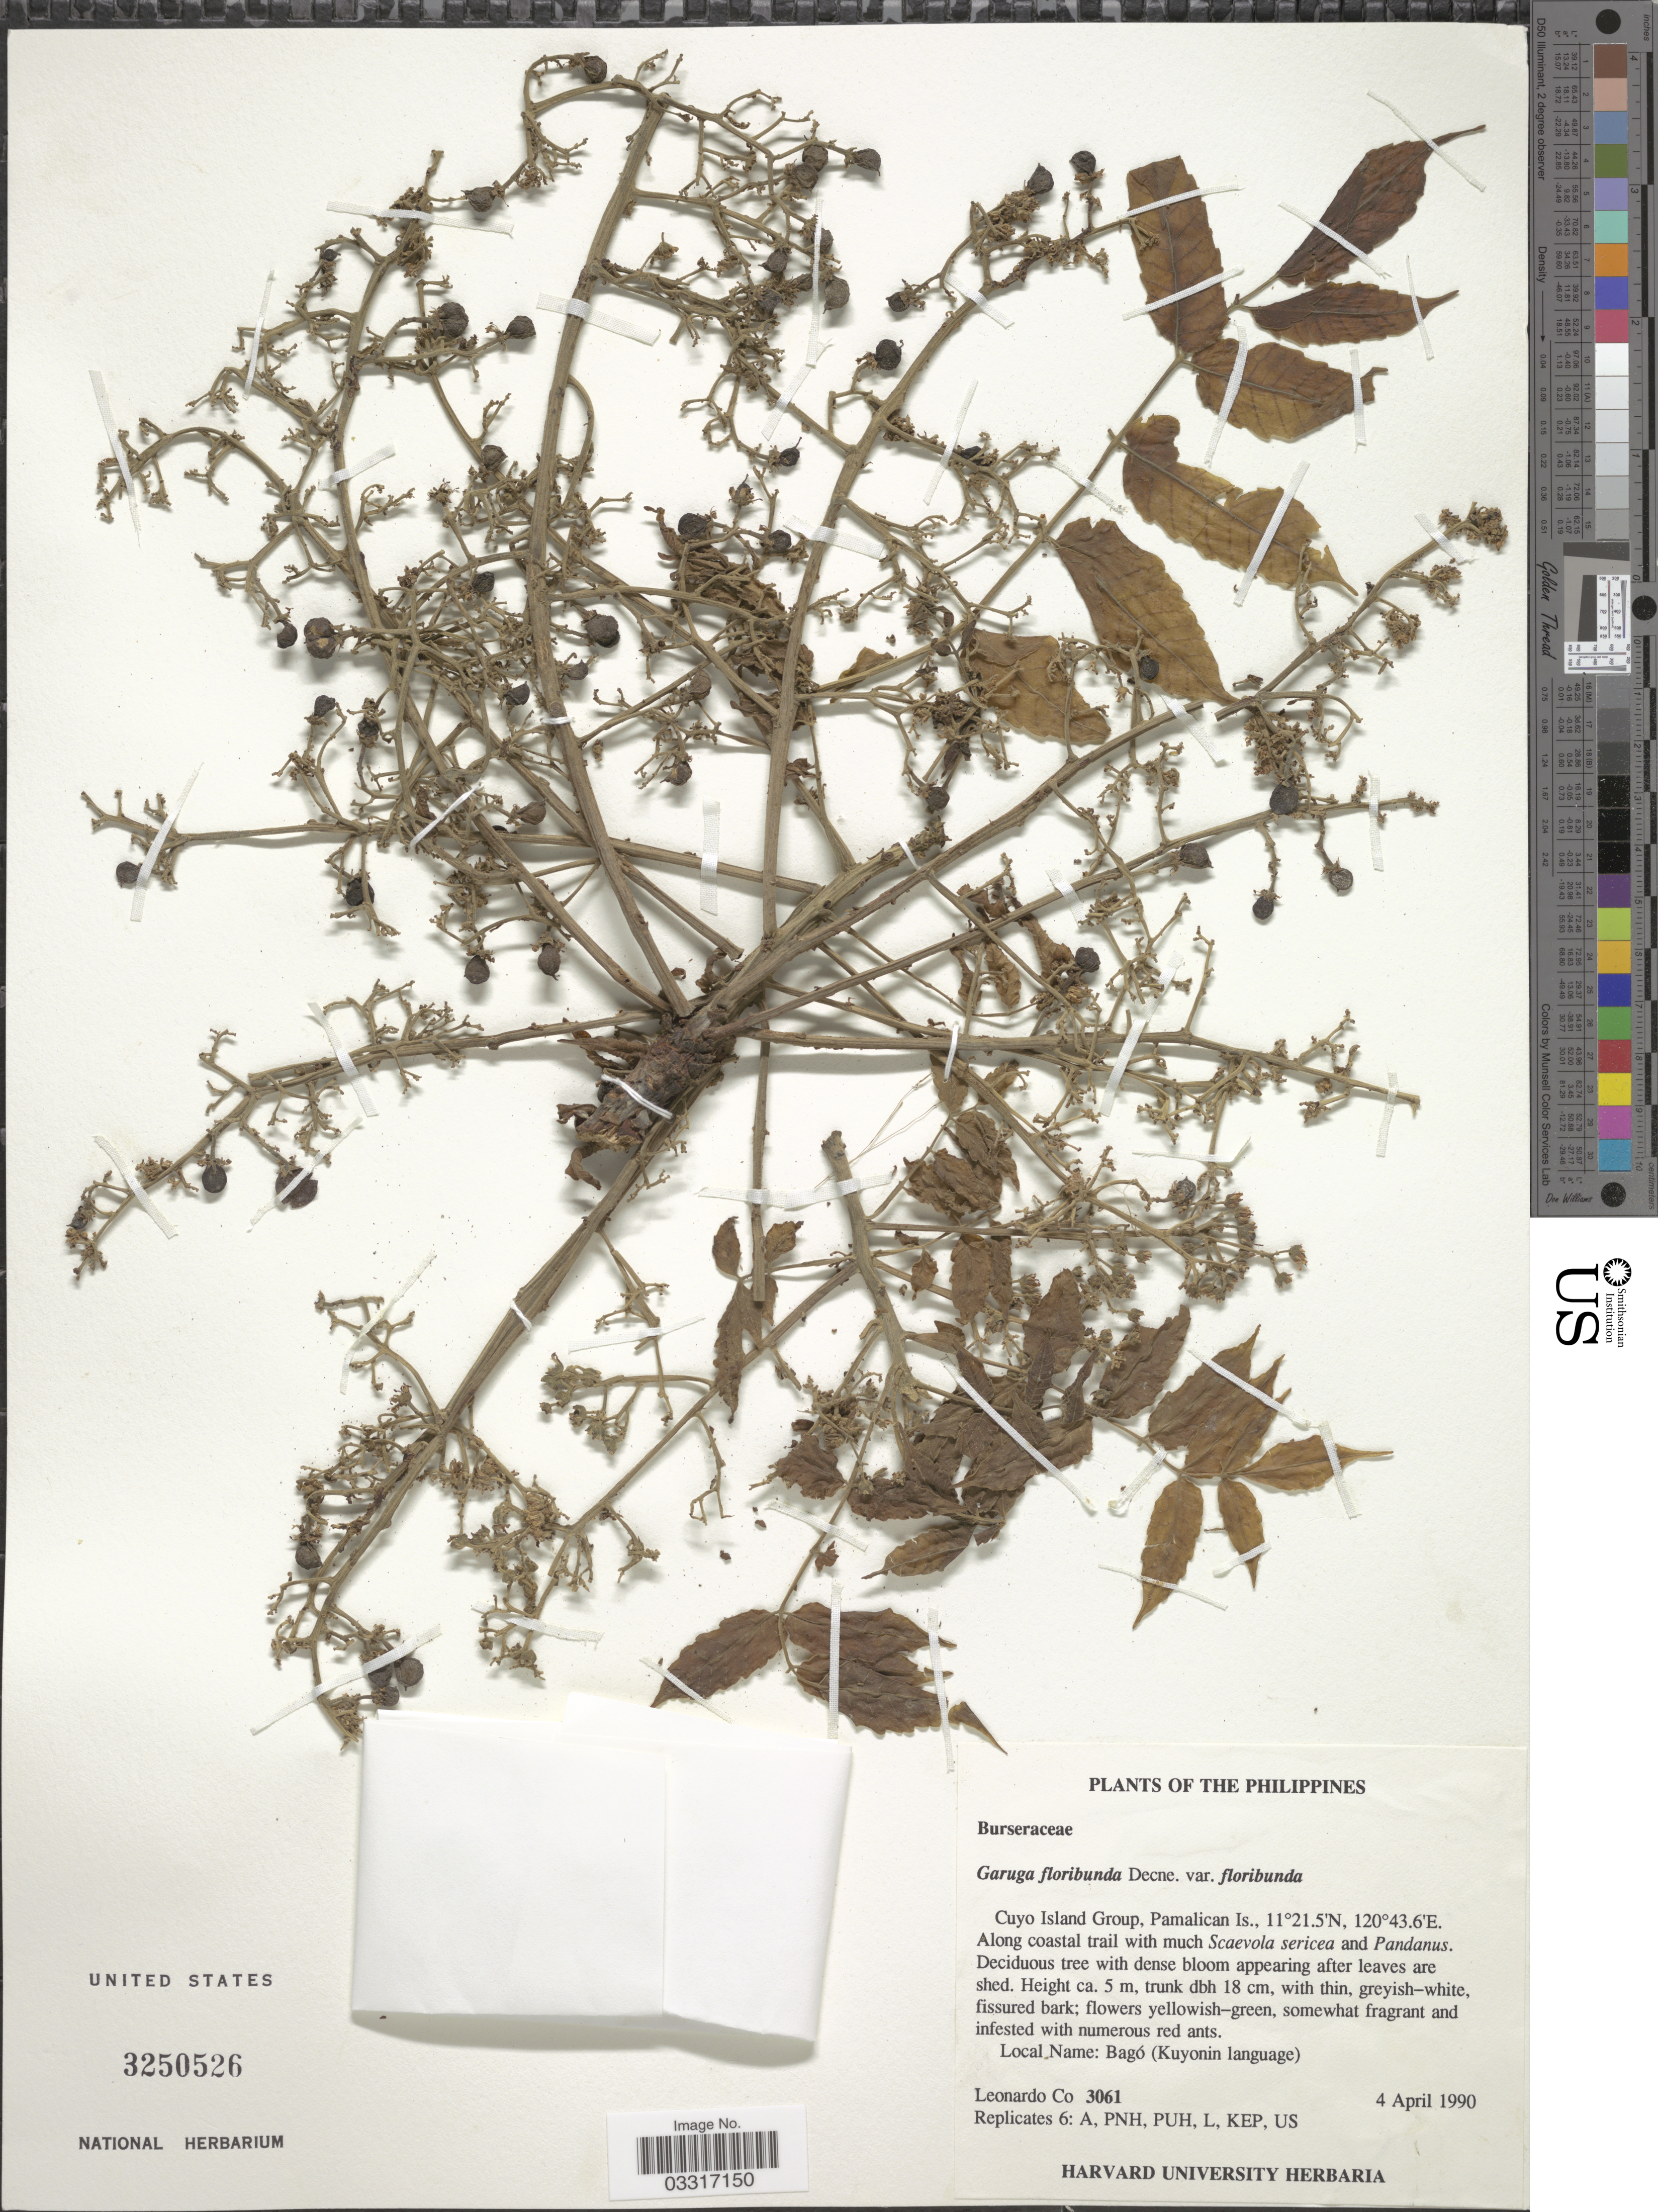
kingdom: Plantae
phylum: Tracheophyta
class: Magnoliopsida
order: Sapindales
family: Burseraceae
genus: Garuga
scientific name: Garuga floribunda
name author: Decne.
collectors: L. Co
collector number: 3061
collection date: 1990-04-04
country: Philippines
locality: Cuyo Island Group, Pamalican Is. Along coastal trail.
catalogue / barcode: US 3250526